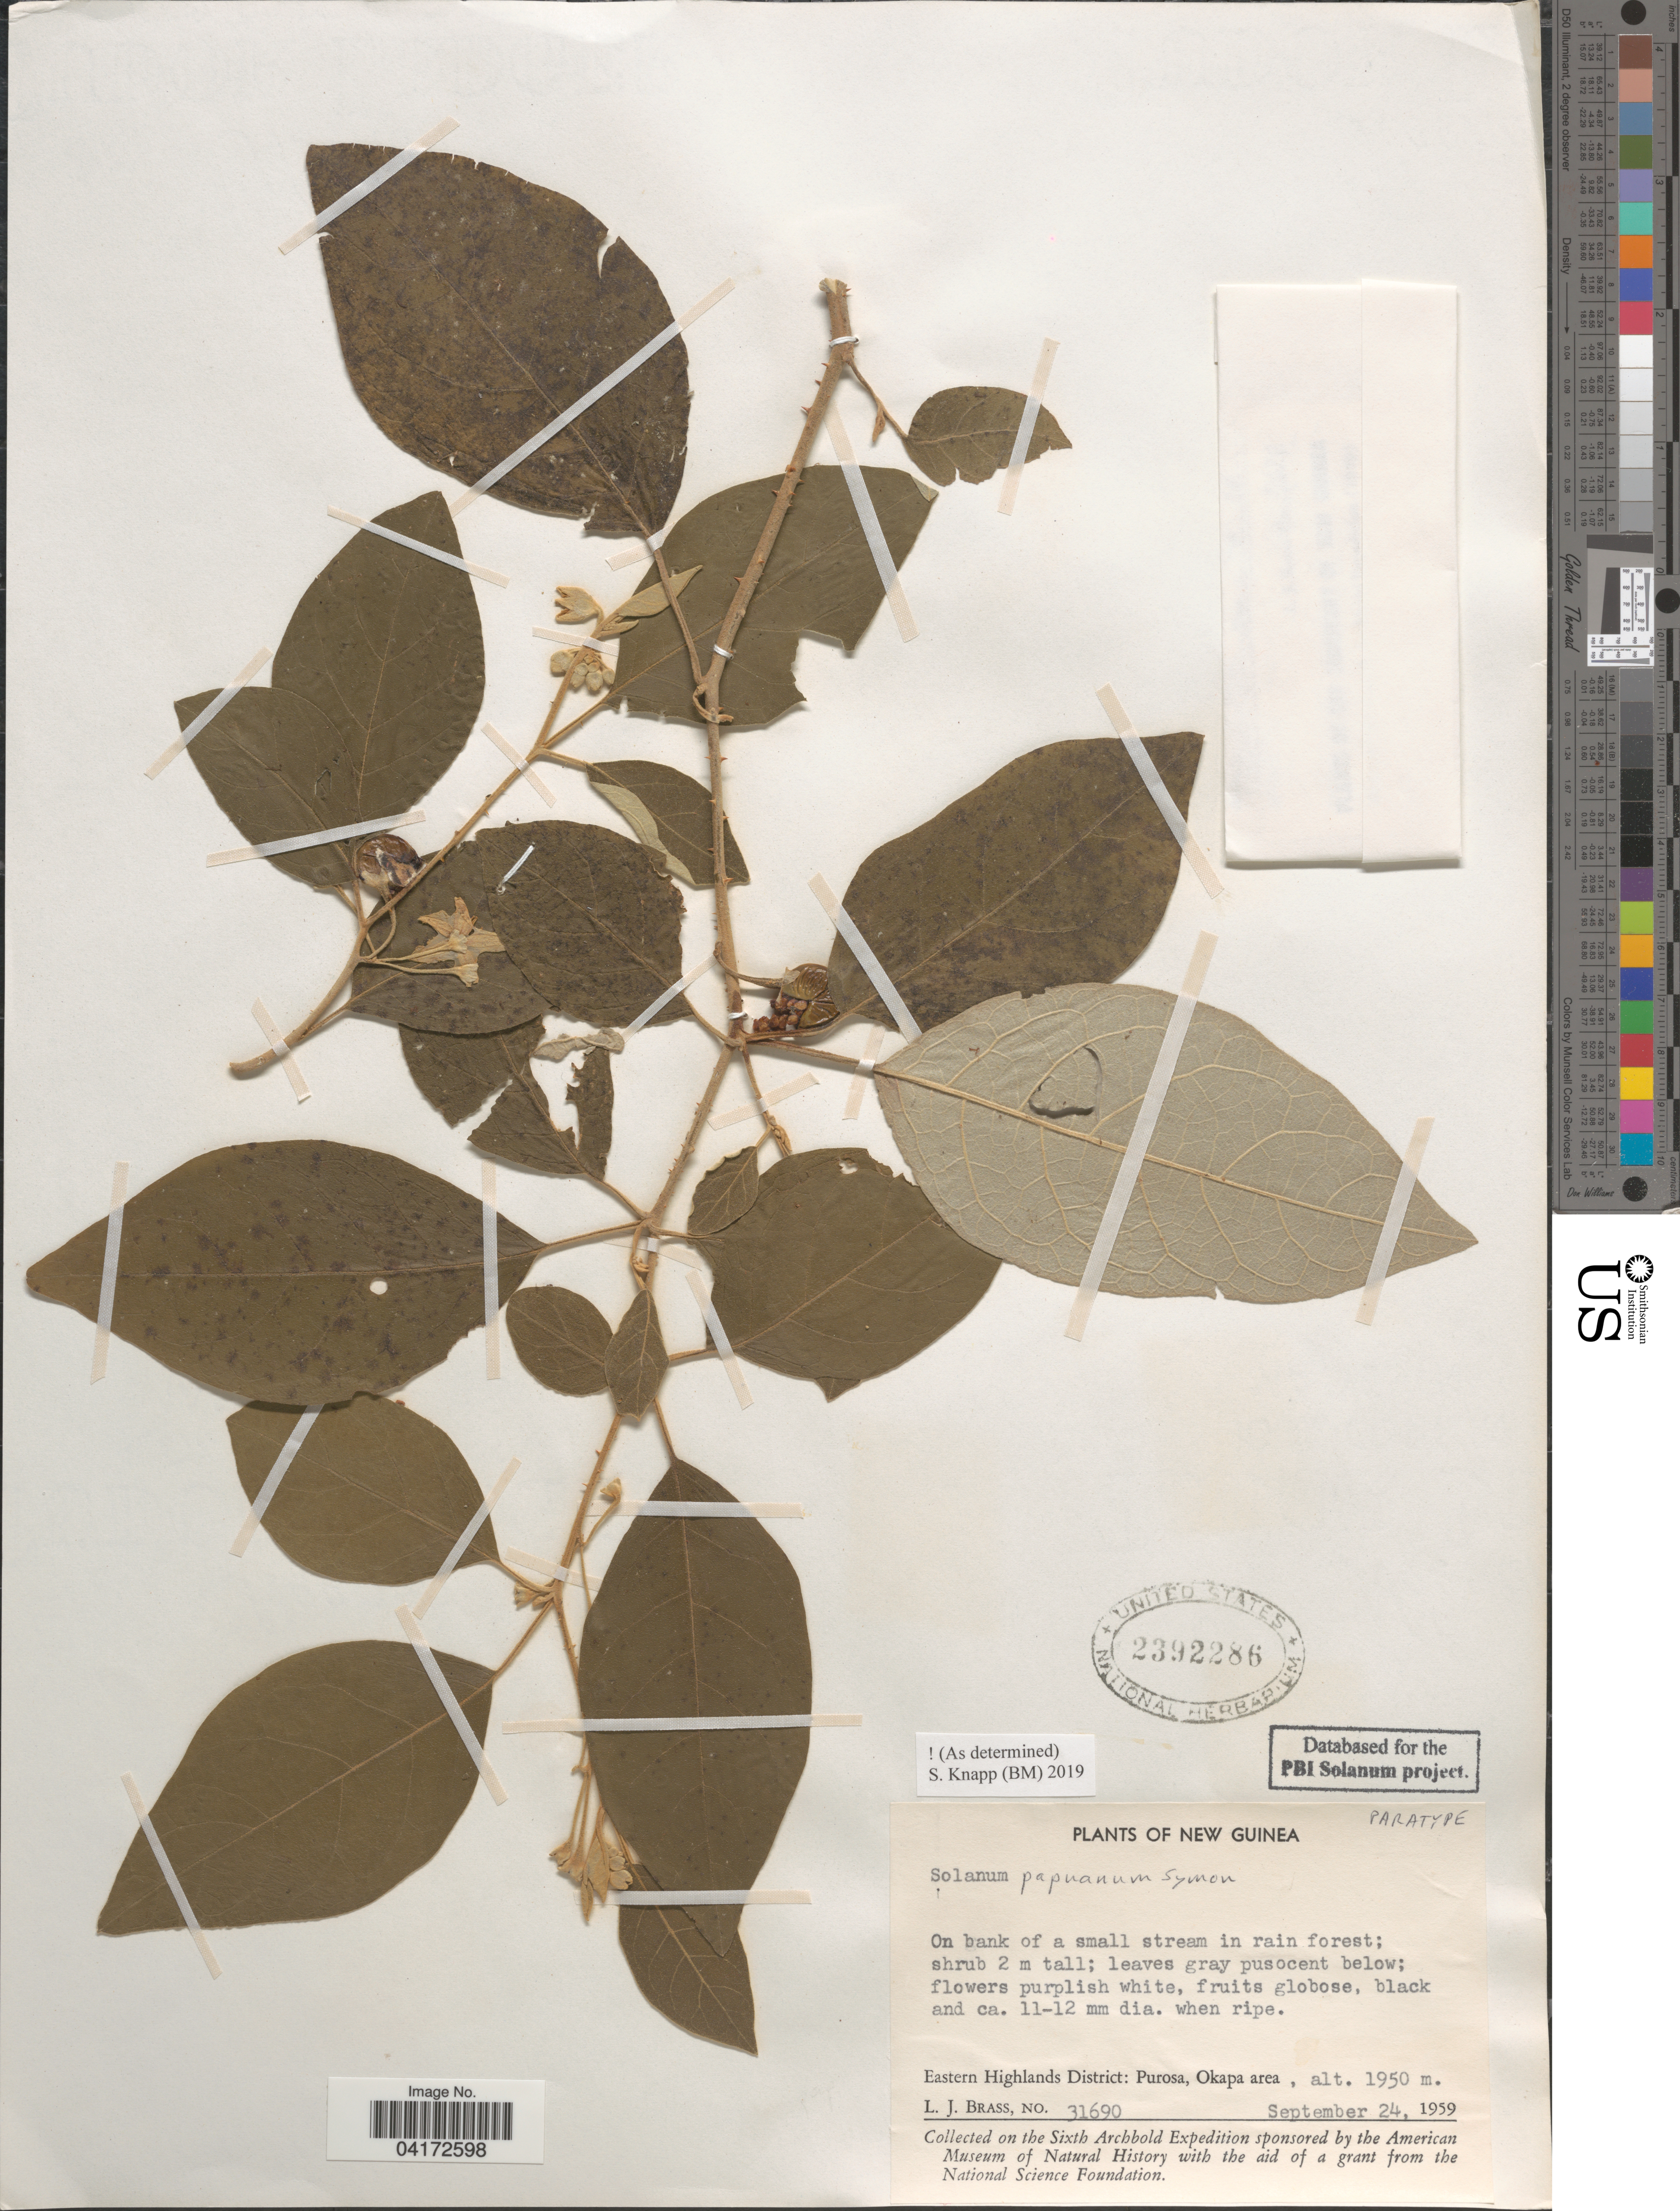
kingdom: Plantae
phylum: Tracheophyta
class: Magnoliopsida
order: Solanales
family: Solanaceae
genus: Solanum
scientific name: Solanum papuanum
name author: Symon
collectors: L. J. Brass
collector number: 31690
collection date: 1959-09-24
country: Papua New Guinea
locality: New Guinea. Eastern Highlands District: Purosa, Okapa area. Sixth Archbold Expedition.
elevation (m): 1950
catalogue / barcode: US 2392286